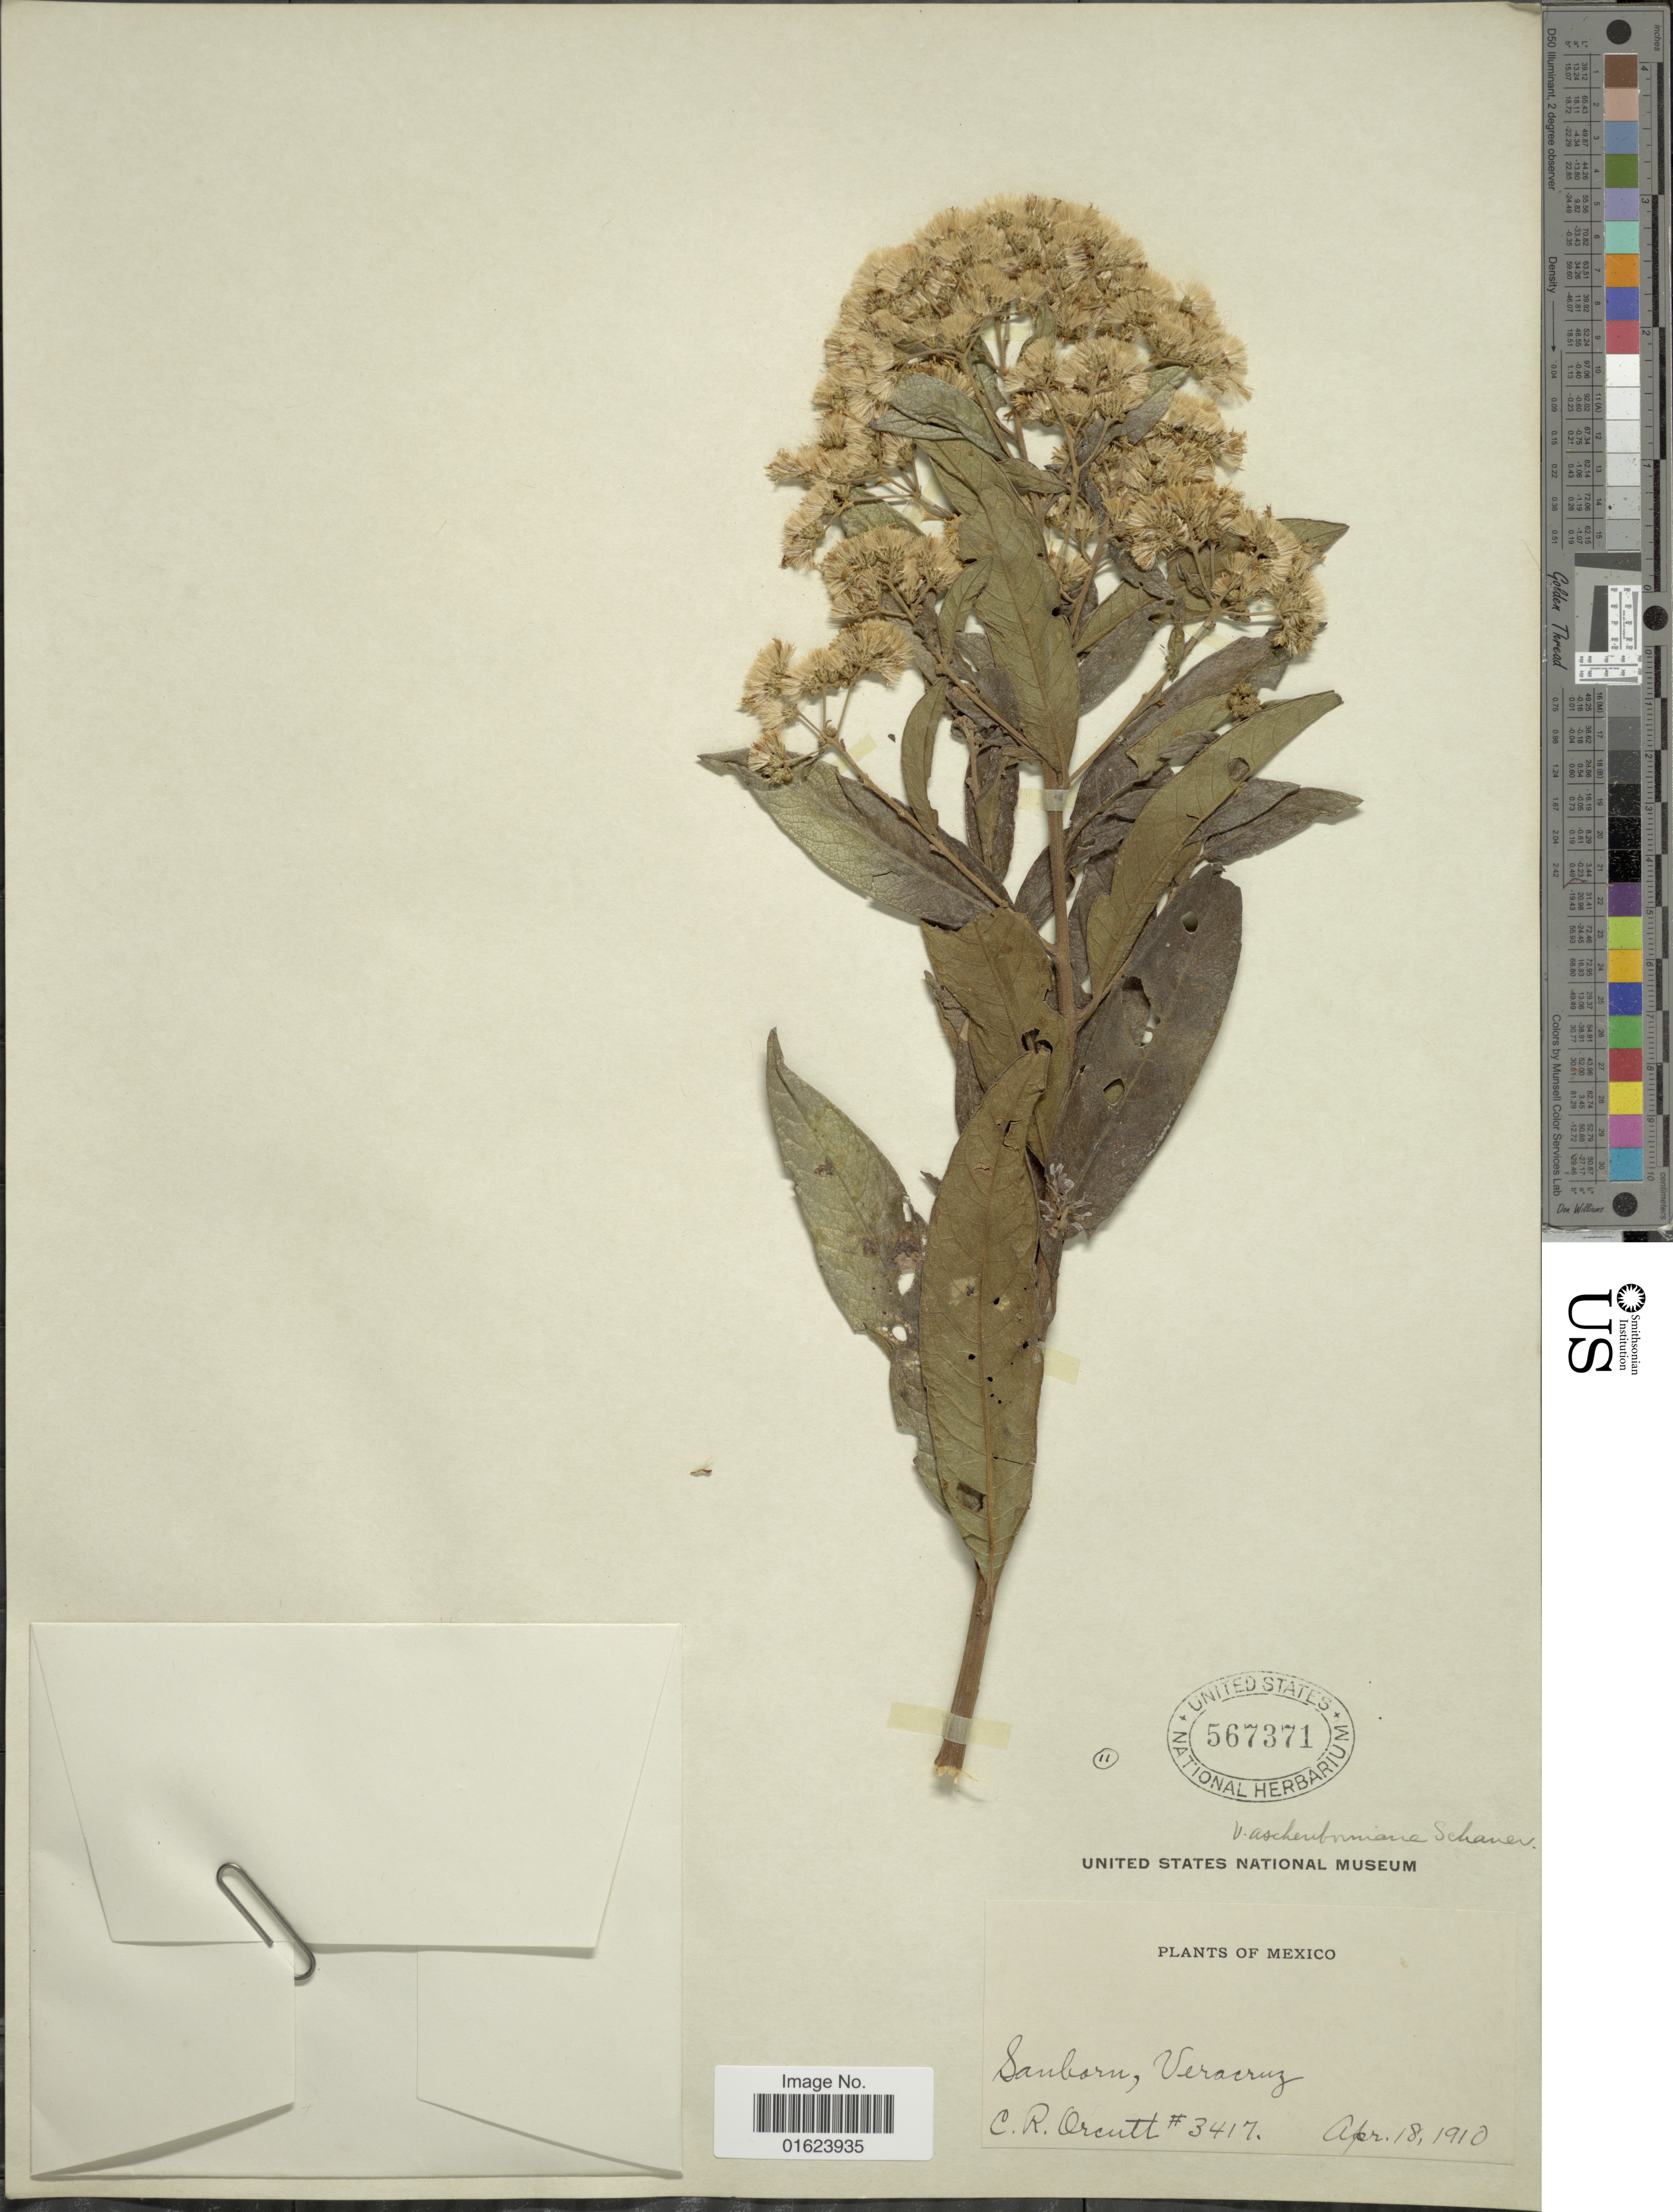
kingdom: Plantae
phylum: Tracheophyta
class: Magnoliopsida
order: Asterales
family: Asteraceae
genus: Vernonanthura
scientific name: Vernonanthura patens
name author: (Kunth) H. Rob.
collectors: C. R. Orcutt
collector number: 3417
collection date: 1910-04-18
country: Mexico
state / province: Veracruz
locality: Mexico. Sanbaru, Veracruz.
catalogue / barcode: US 567371